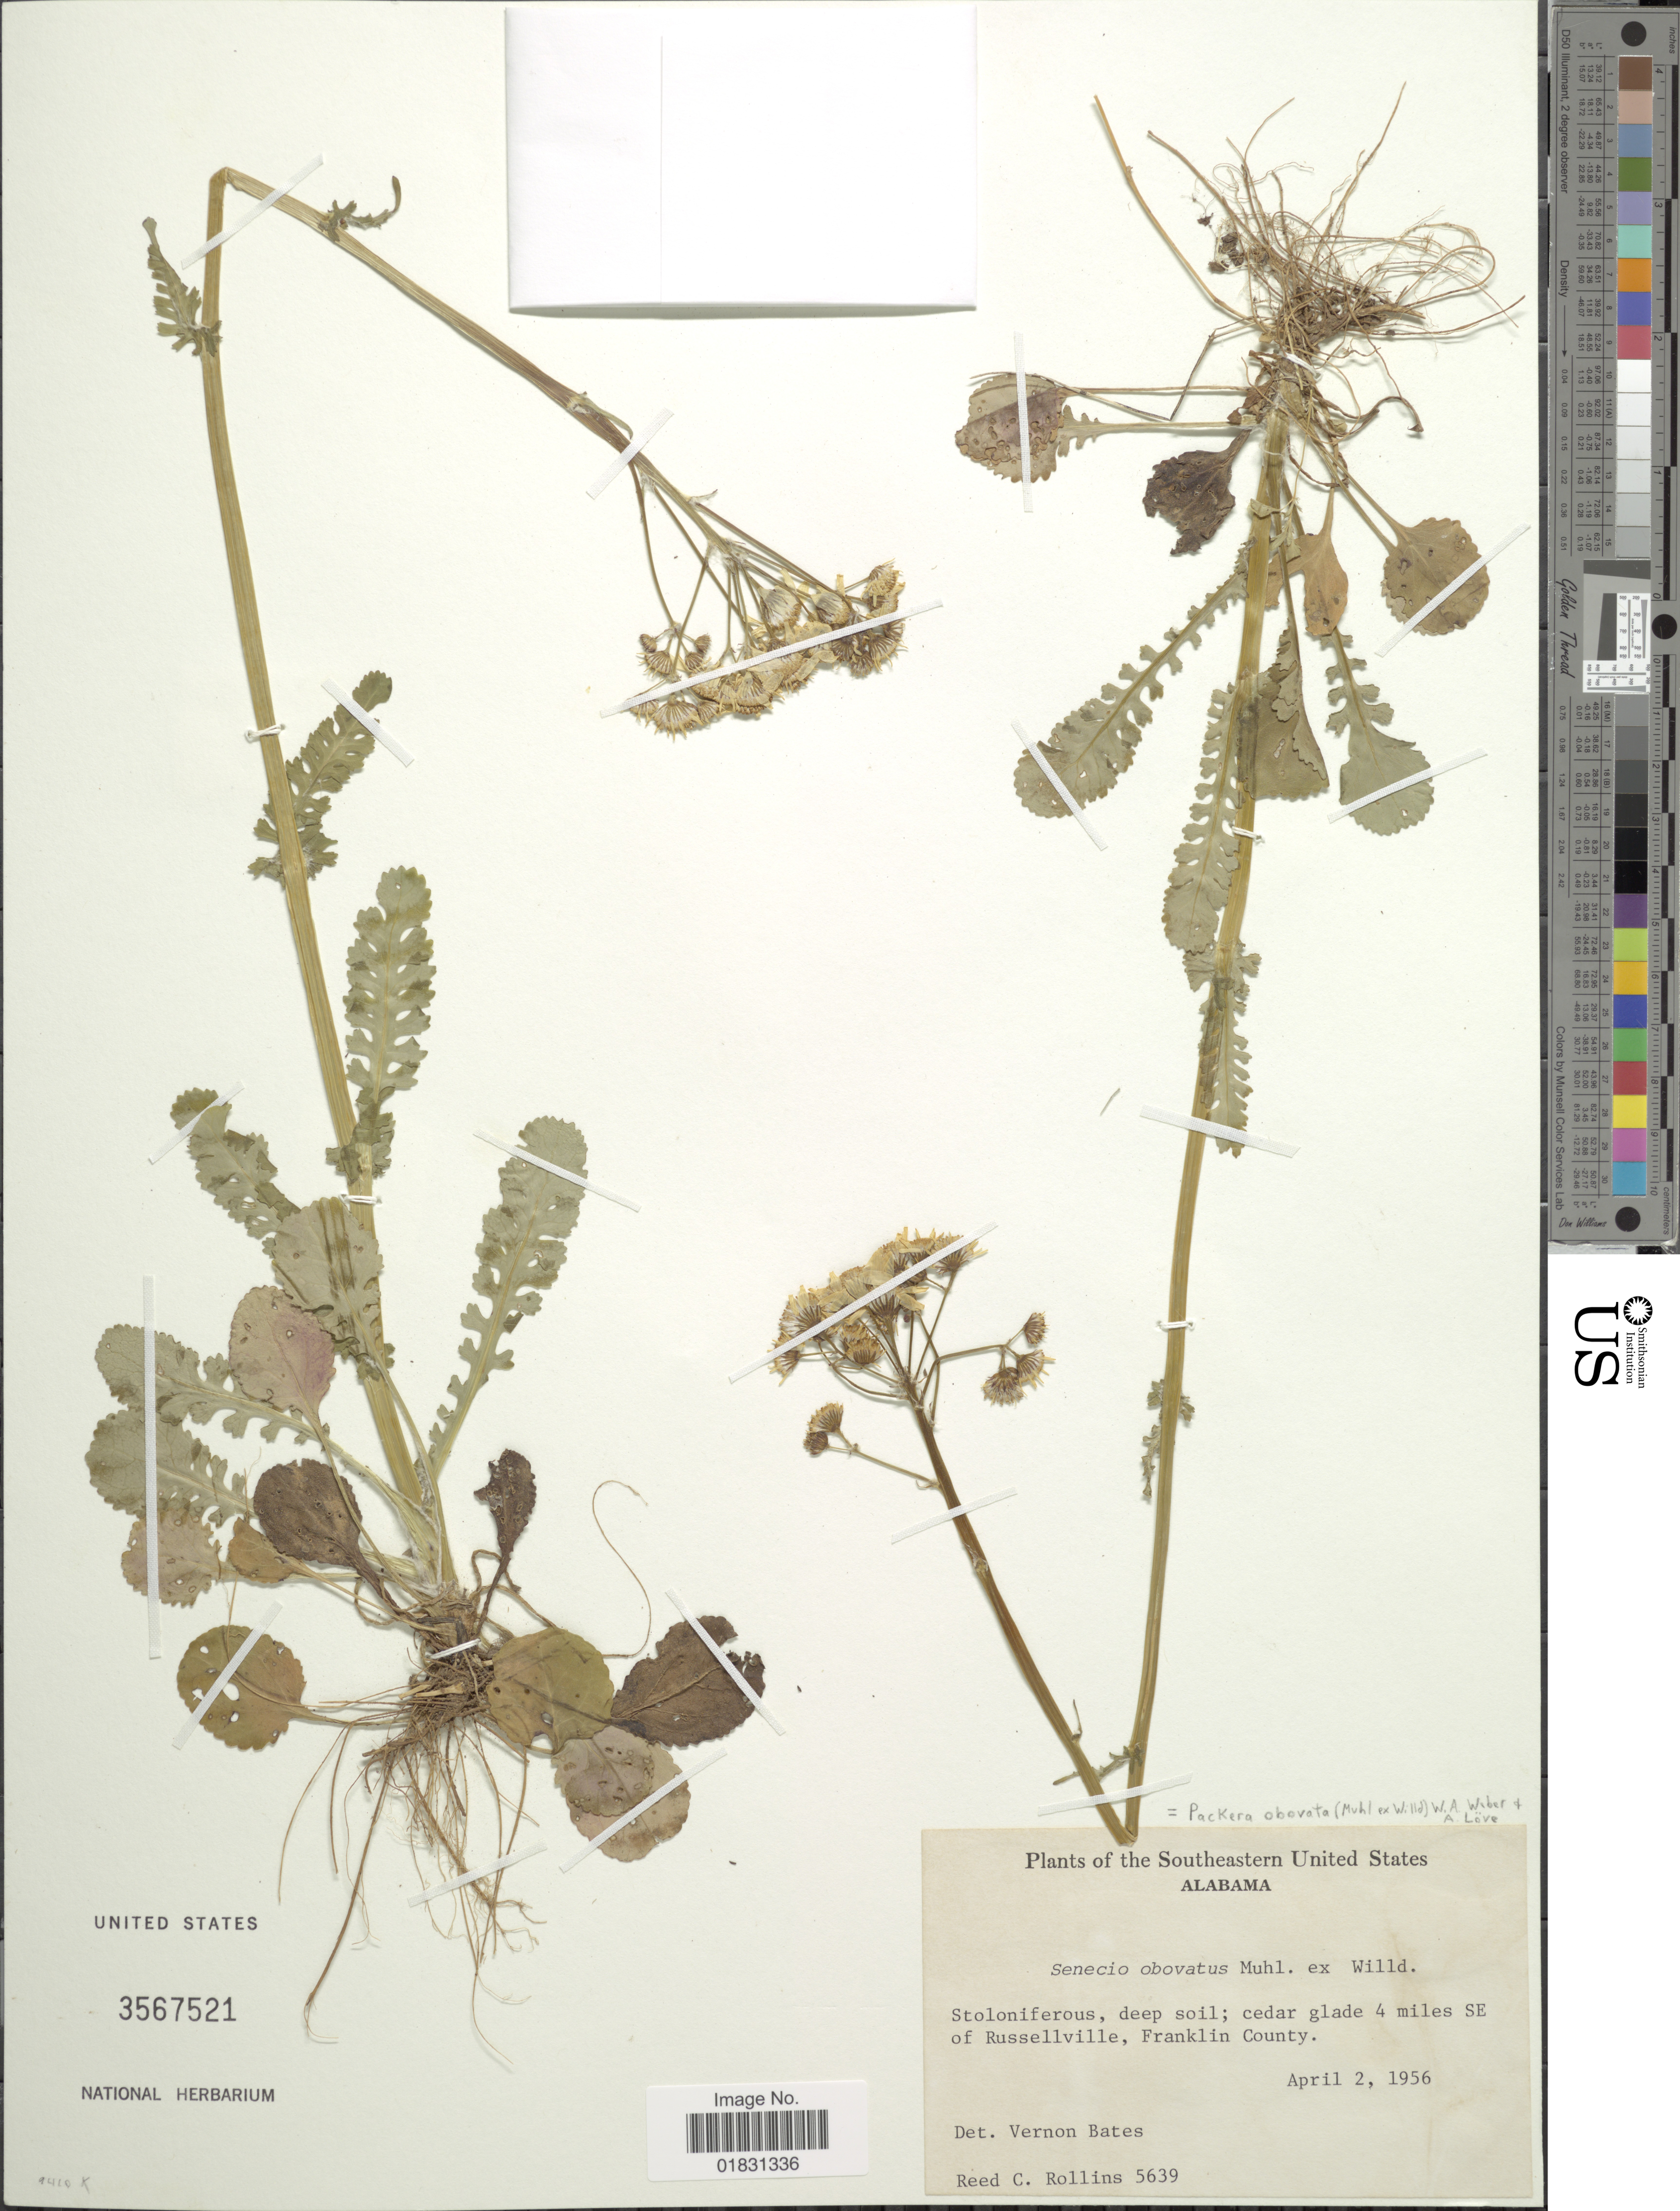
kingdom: Plantae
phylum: Tracheophyta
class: Magnoliopsida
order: Asterales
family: Asteraceae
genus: Packera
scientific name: Packera obovata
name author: (Muhl. ex Willd.) W.A. Weber & Á. Löve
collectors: R. C. Rollins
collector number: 5639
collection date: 1956-04-02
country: United States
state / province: Alabama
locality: Southern United States, Stoloniferous, deep soil; cedar glade 4 miles SE of Russellville, Franklin County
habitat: deep soil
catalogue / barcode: US 3567521